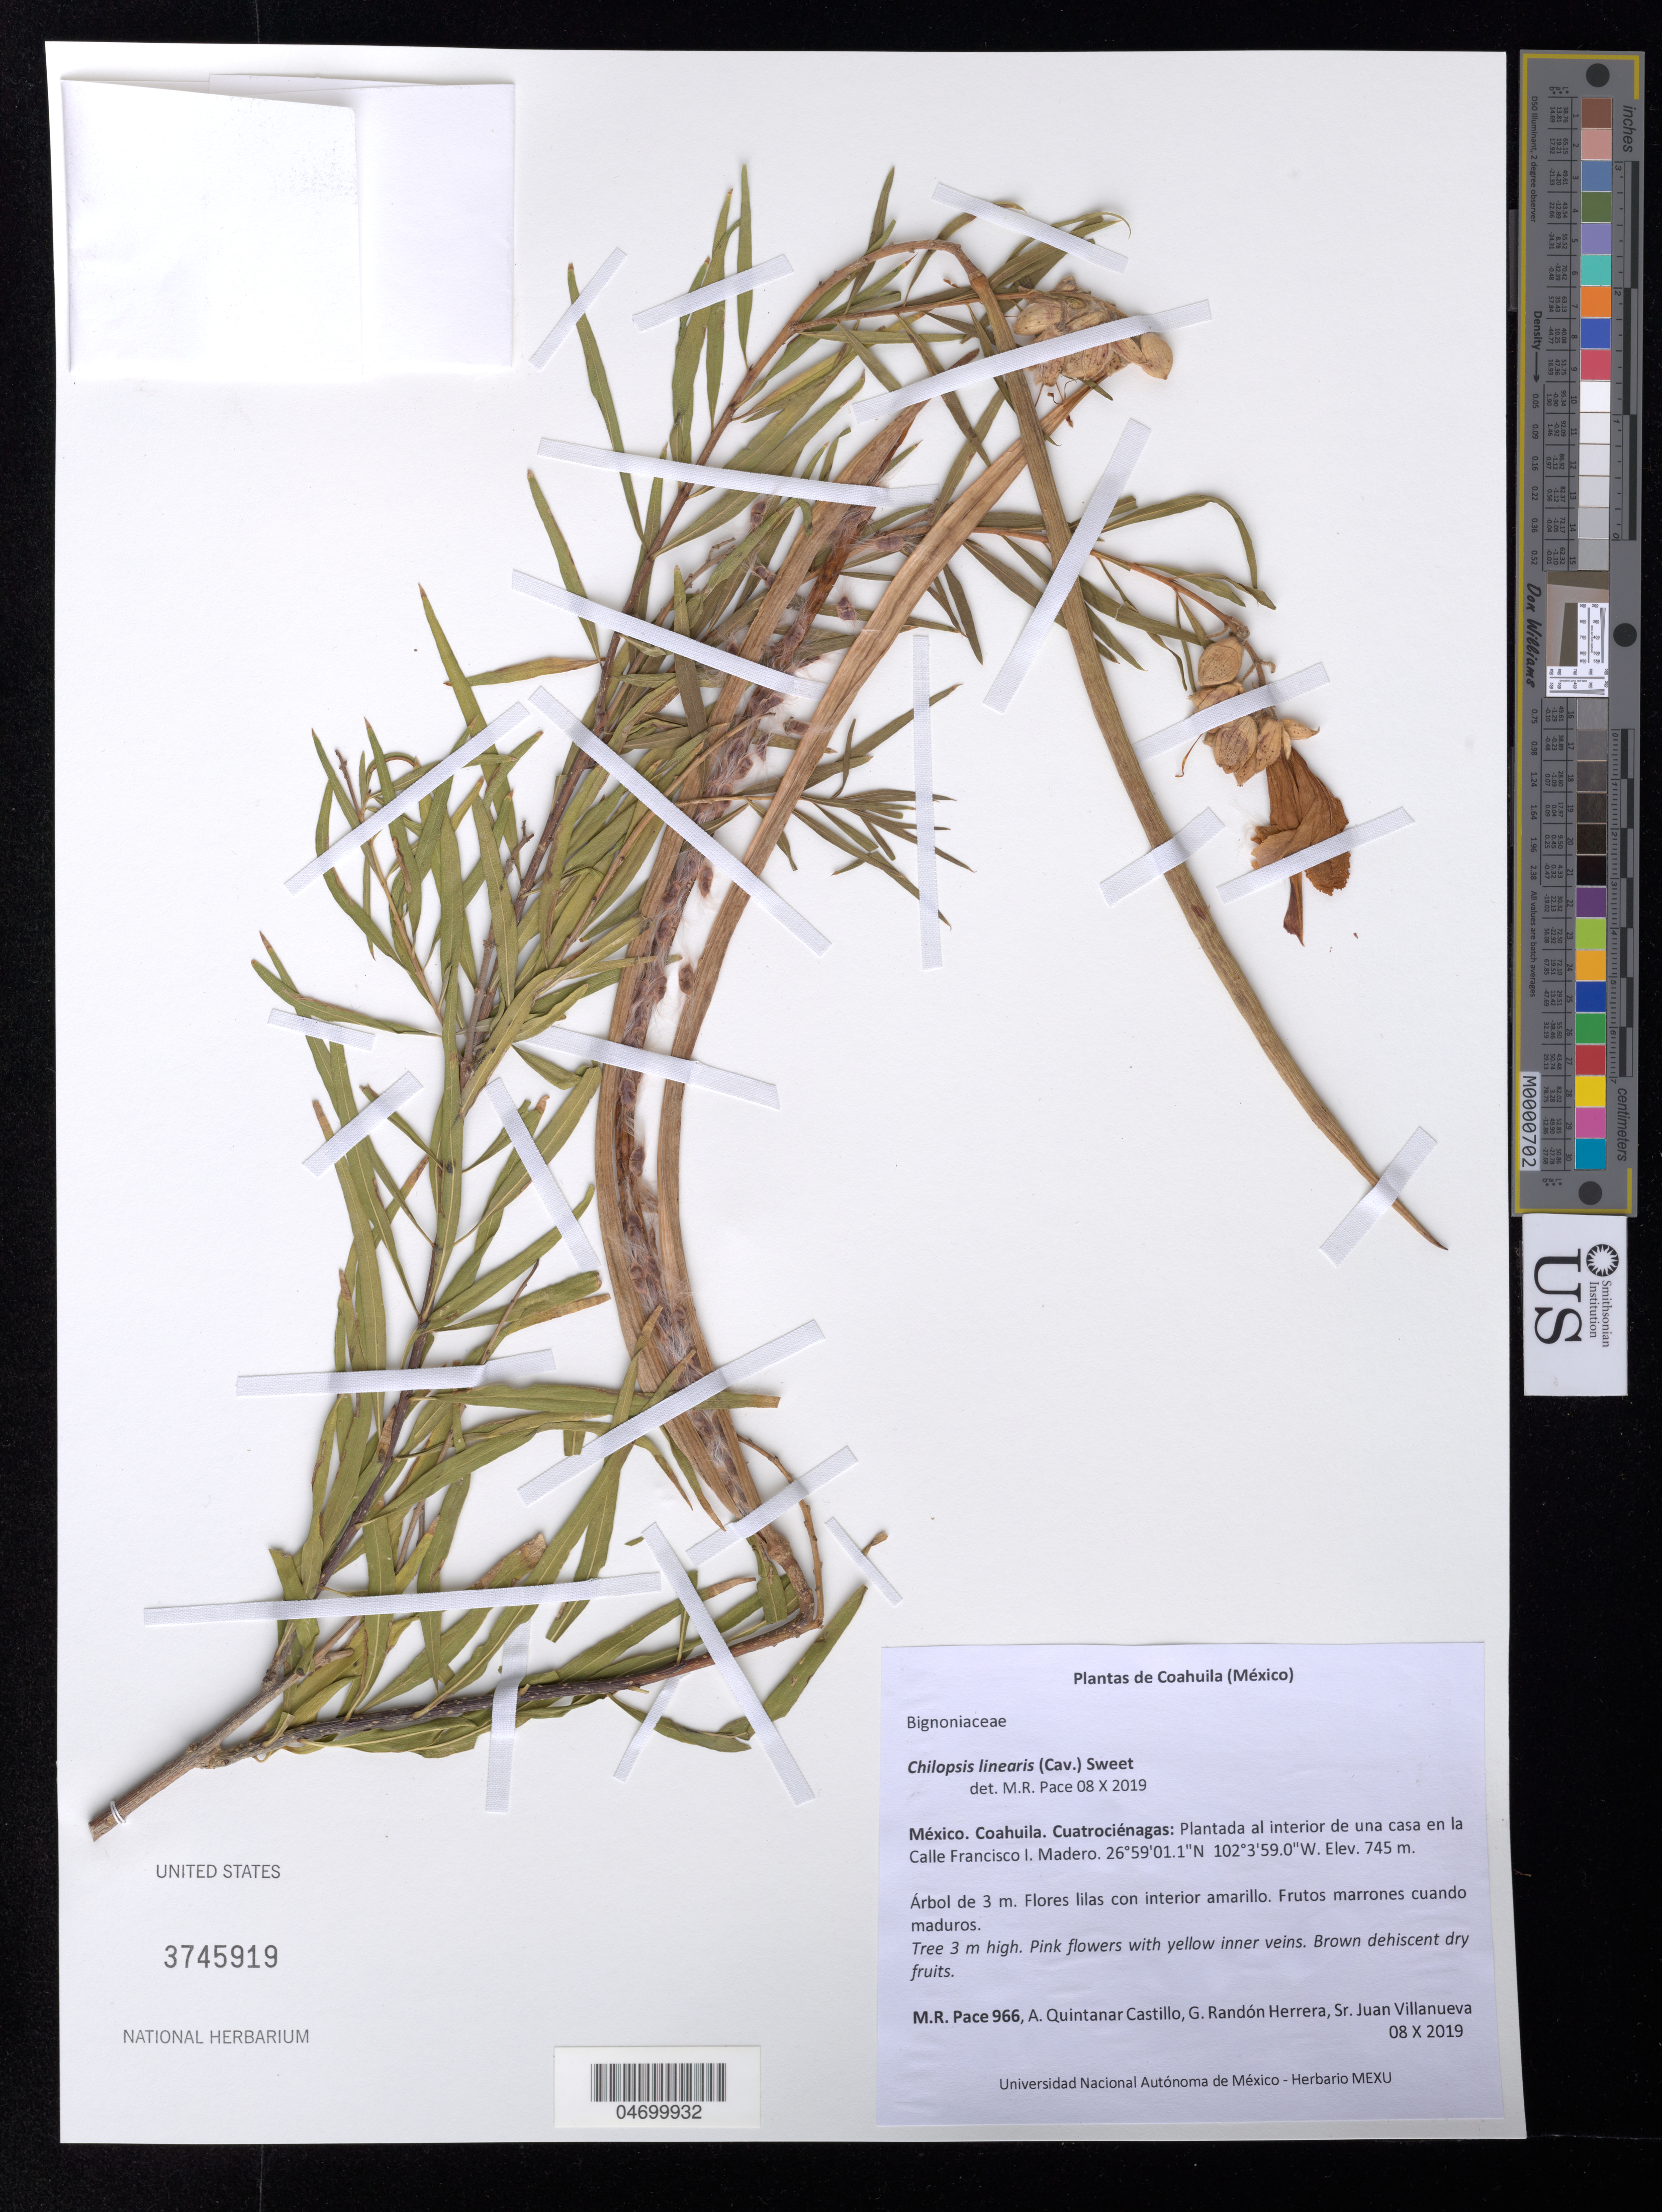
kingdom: Plantae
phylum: Tracheophyta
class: Magnoliopsida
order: Lamiales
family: Bignoniaceae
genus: Chilopsis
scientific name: Chilopsis linearis var. tomenticaulis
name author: Henrickson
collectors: M. Pace, A. Quintanar Castillo, G. Randón Herrera & J. Villanueva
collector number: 966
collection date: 2019-10-08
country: Mexico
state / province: Coahuila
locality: Cuatrociénagas: Plantada al interior de una casa en la Calle Francisco I. Madeiro.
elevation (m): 745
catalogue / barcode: US 3745919